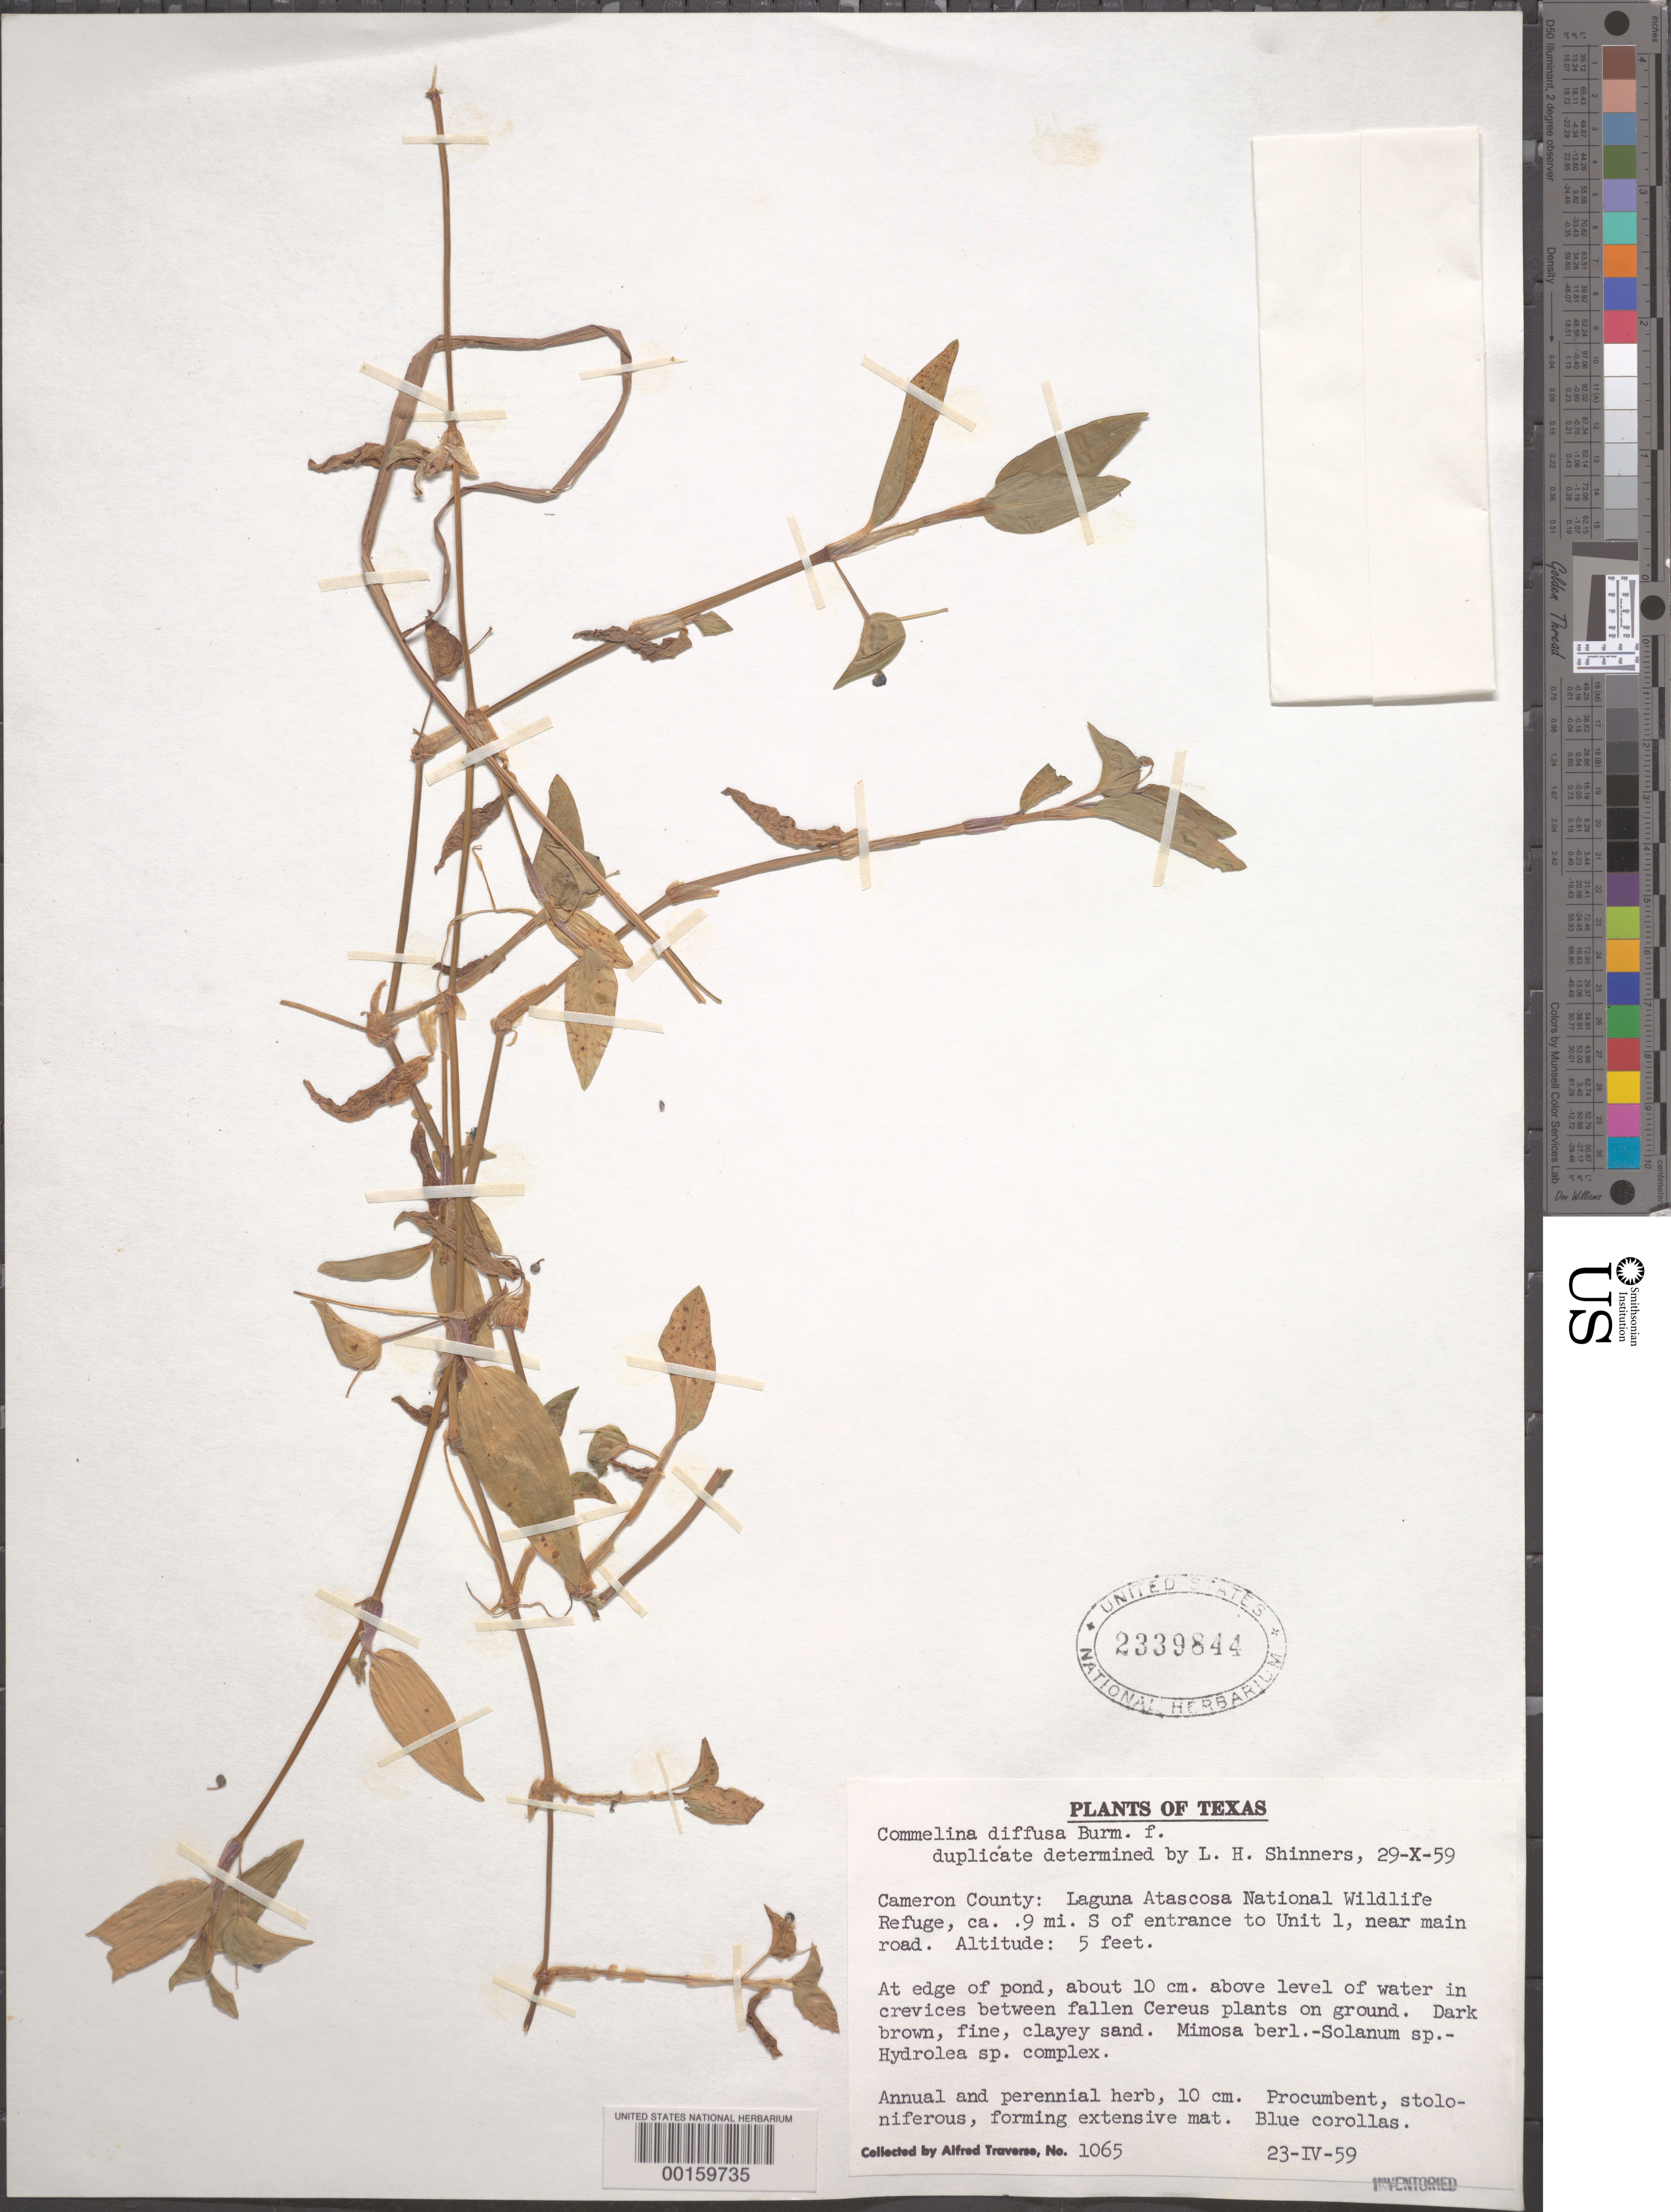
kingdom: Plantae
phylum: Tracheophyta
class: Liliopsida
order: Commelinales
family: Commelinaceae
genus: Commelina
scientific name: Commelina diffusa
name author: Burm. f.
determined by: Shinners, L. H.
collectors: A. Traverse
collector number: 1065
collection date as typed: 23 Apr 1959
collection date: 1959-04-23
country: United States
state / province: Texas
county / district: Cameron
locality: Laguna atascosa nat'l. wildlife refuge .9 mi s of entrance to unit 1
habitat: Edge of pond, 10 cm. above water level in crevices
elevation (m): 2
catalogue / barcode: US 2339844